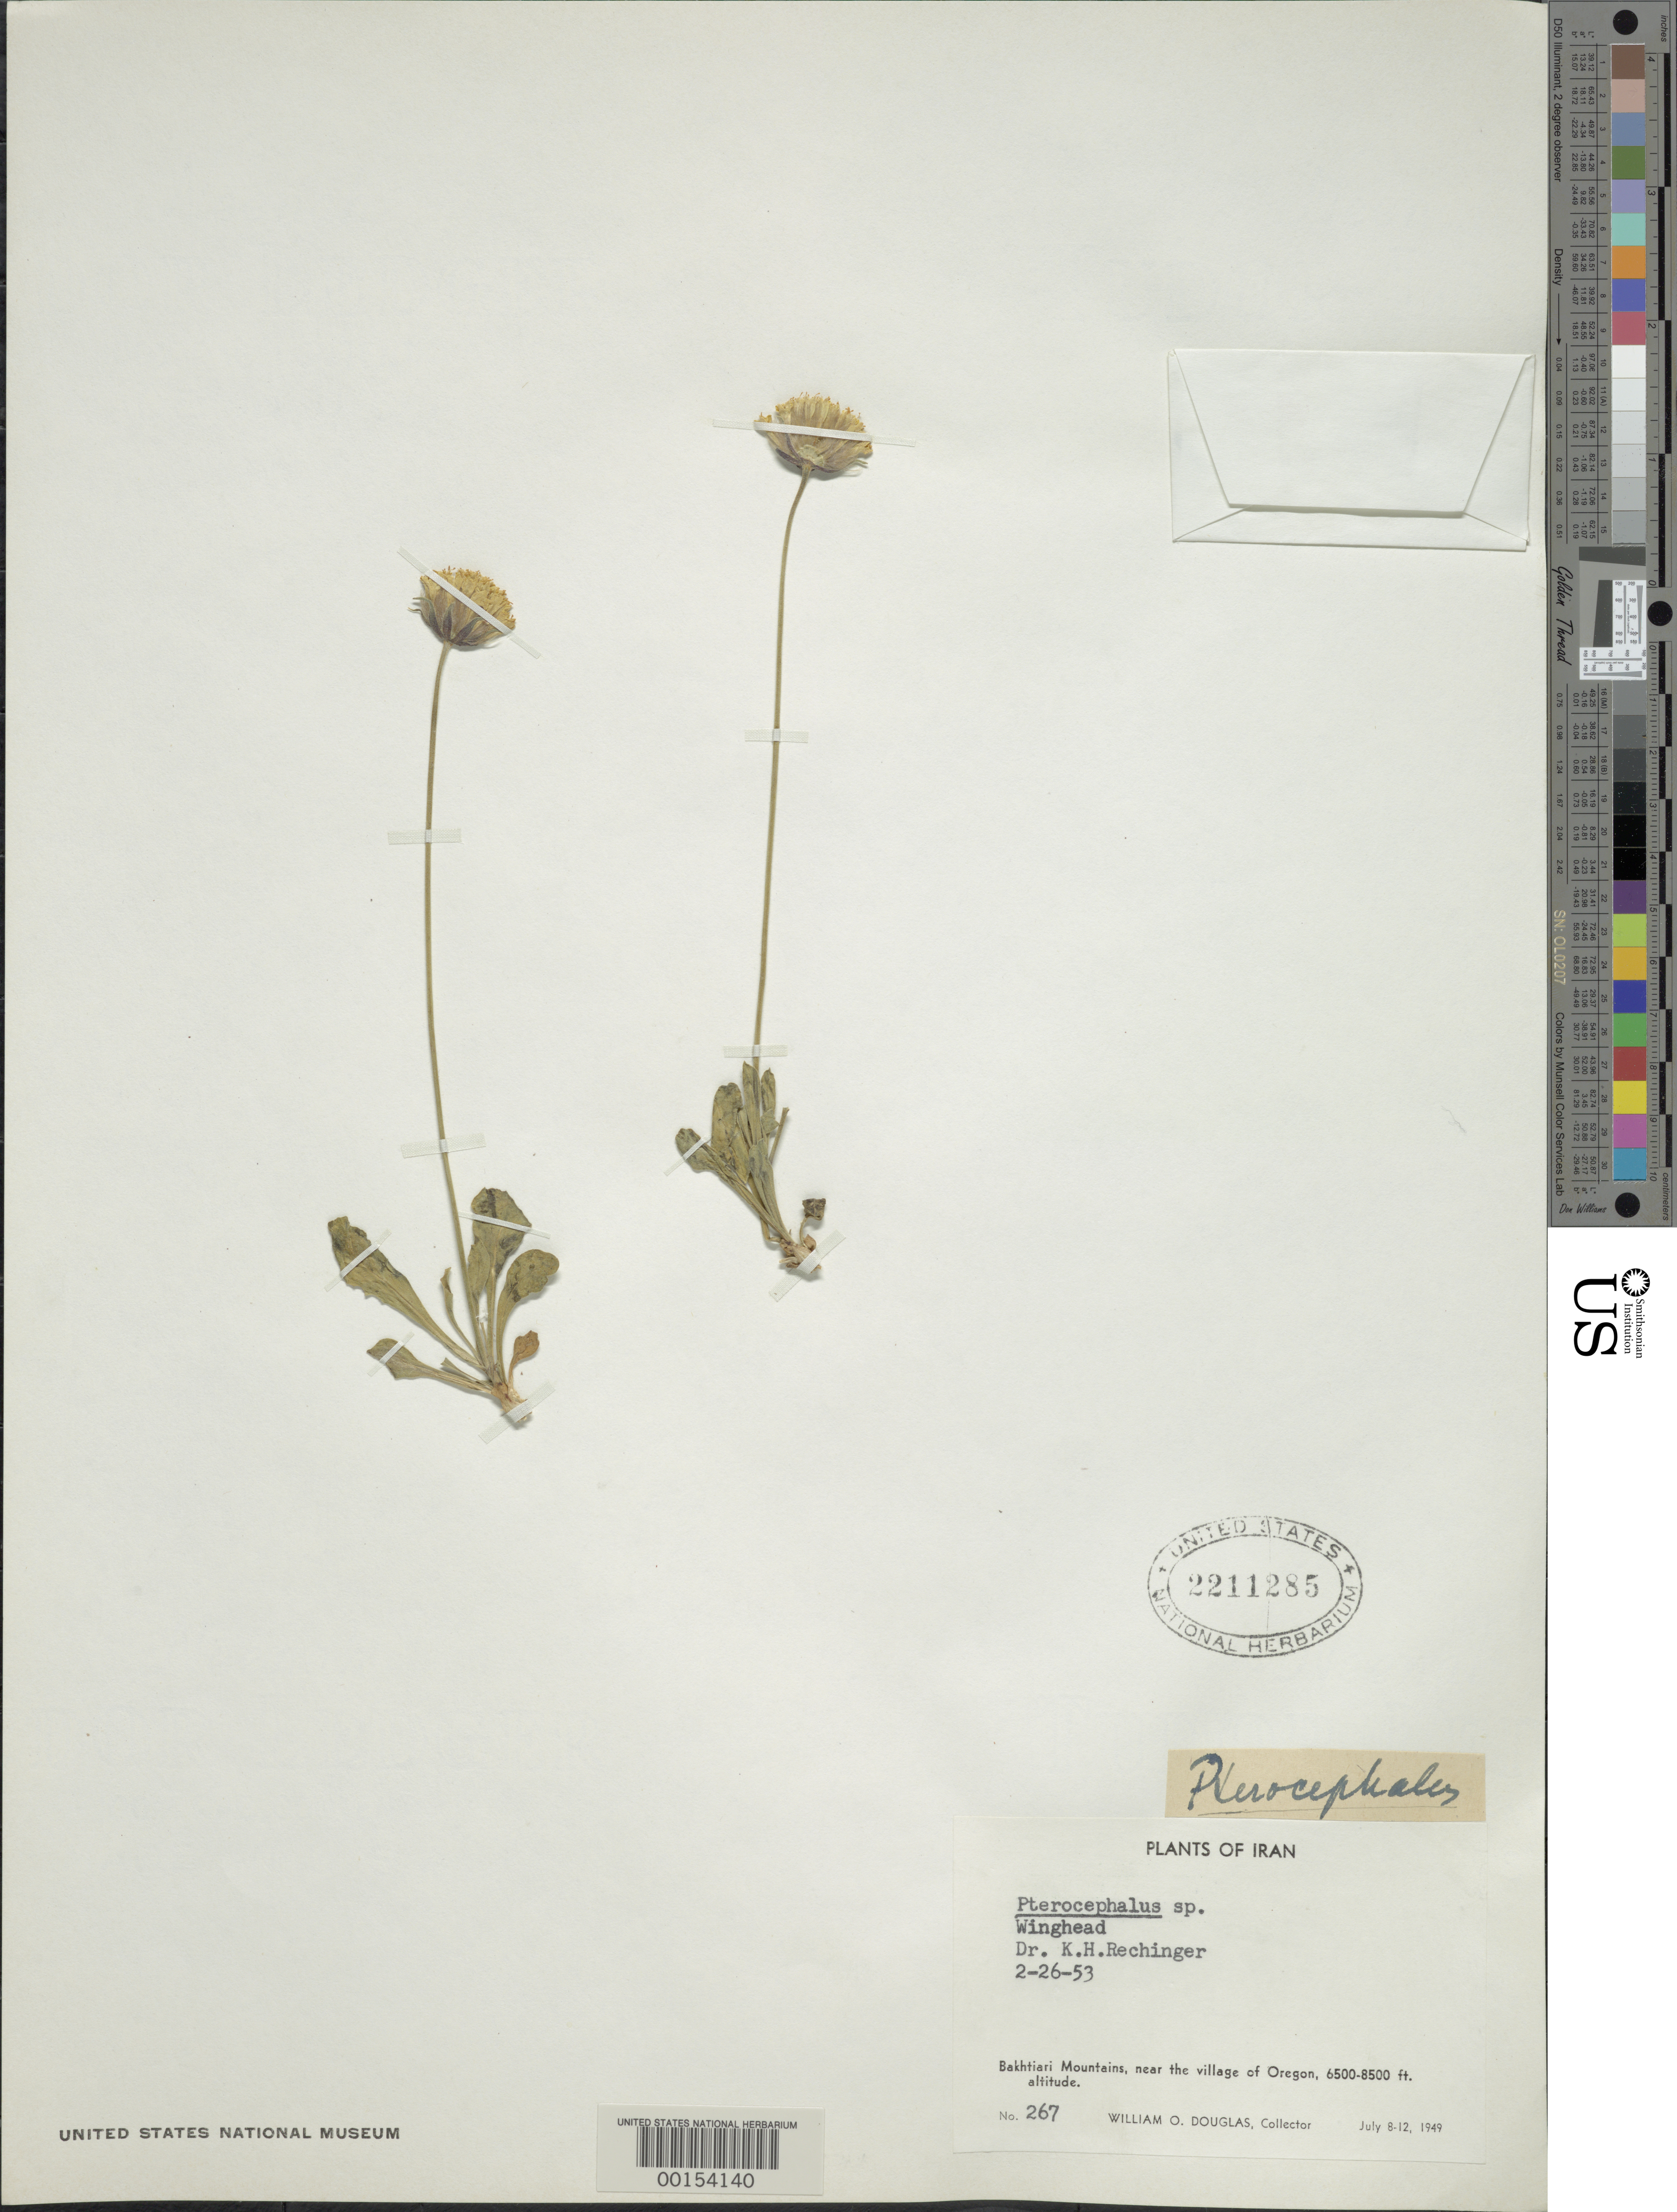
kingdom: Plantae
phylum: Tracheophyta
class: Magnoliopsida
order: Dipsacales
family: Caprifoliaceae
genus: Pterocephalus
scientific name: Pterocephalus sp.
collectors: W. Douglas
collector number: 267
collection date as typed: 08 Jul 1949 to 12 Jul 1949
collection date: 1949-07-08/1949-07-12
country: Iran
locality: Bakhtiari Mountains, near the village of Oregon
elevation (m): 1981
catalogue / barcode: US 2211285